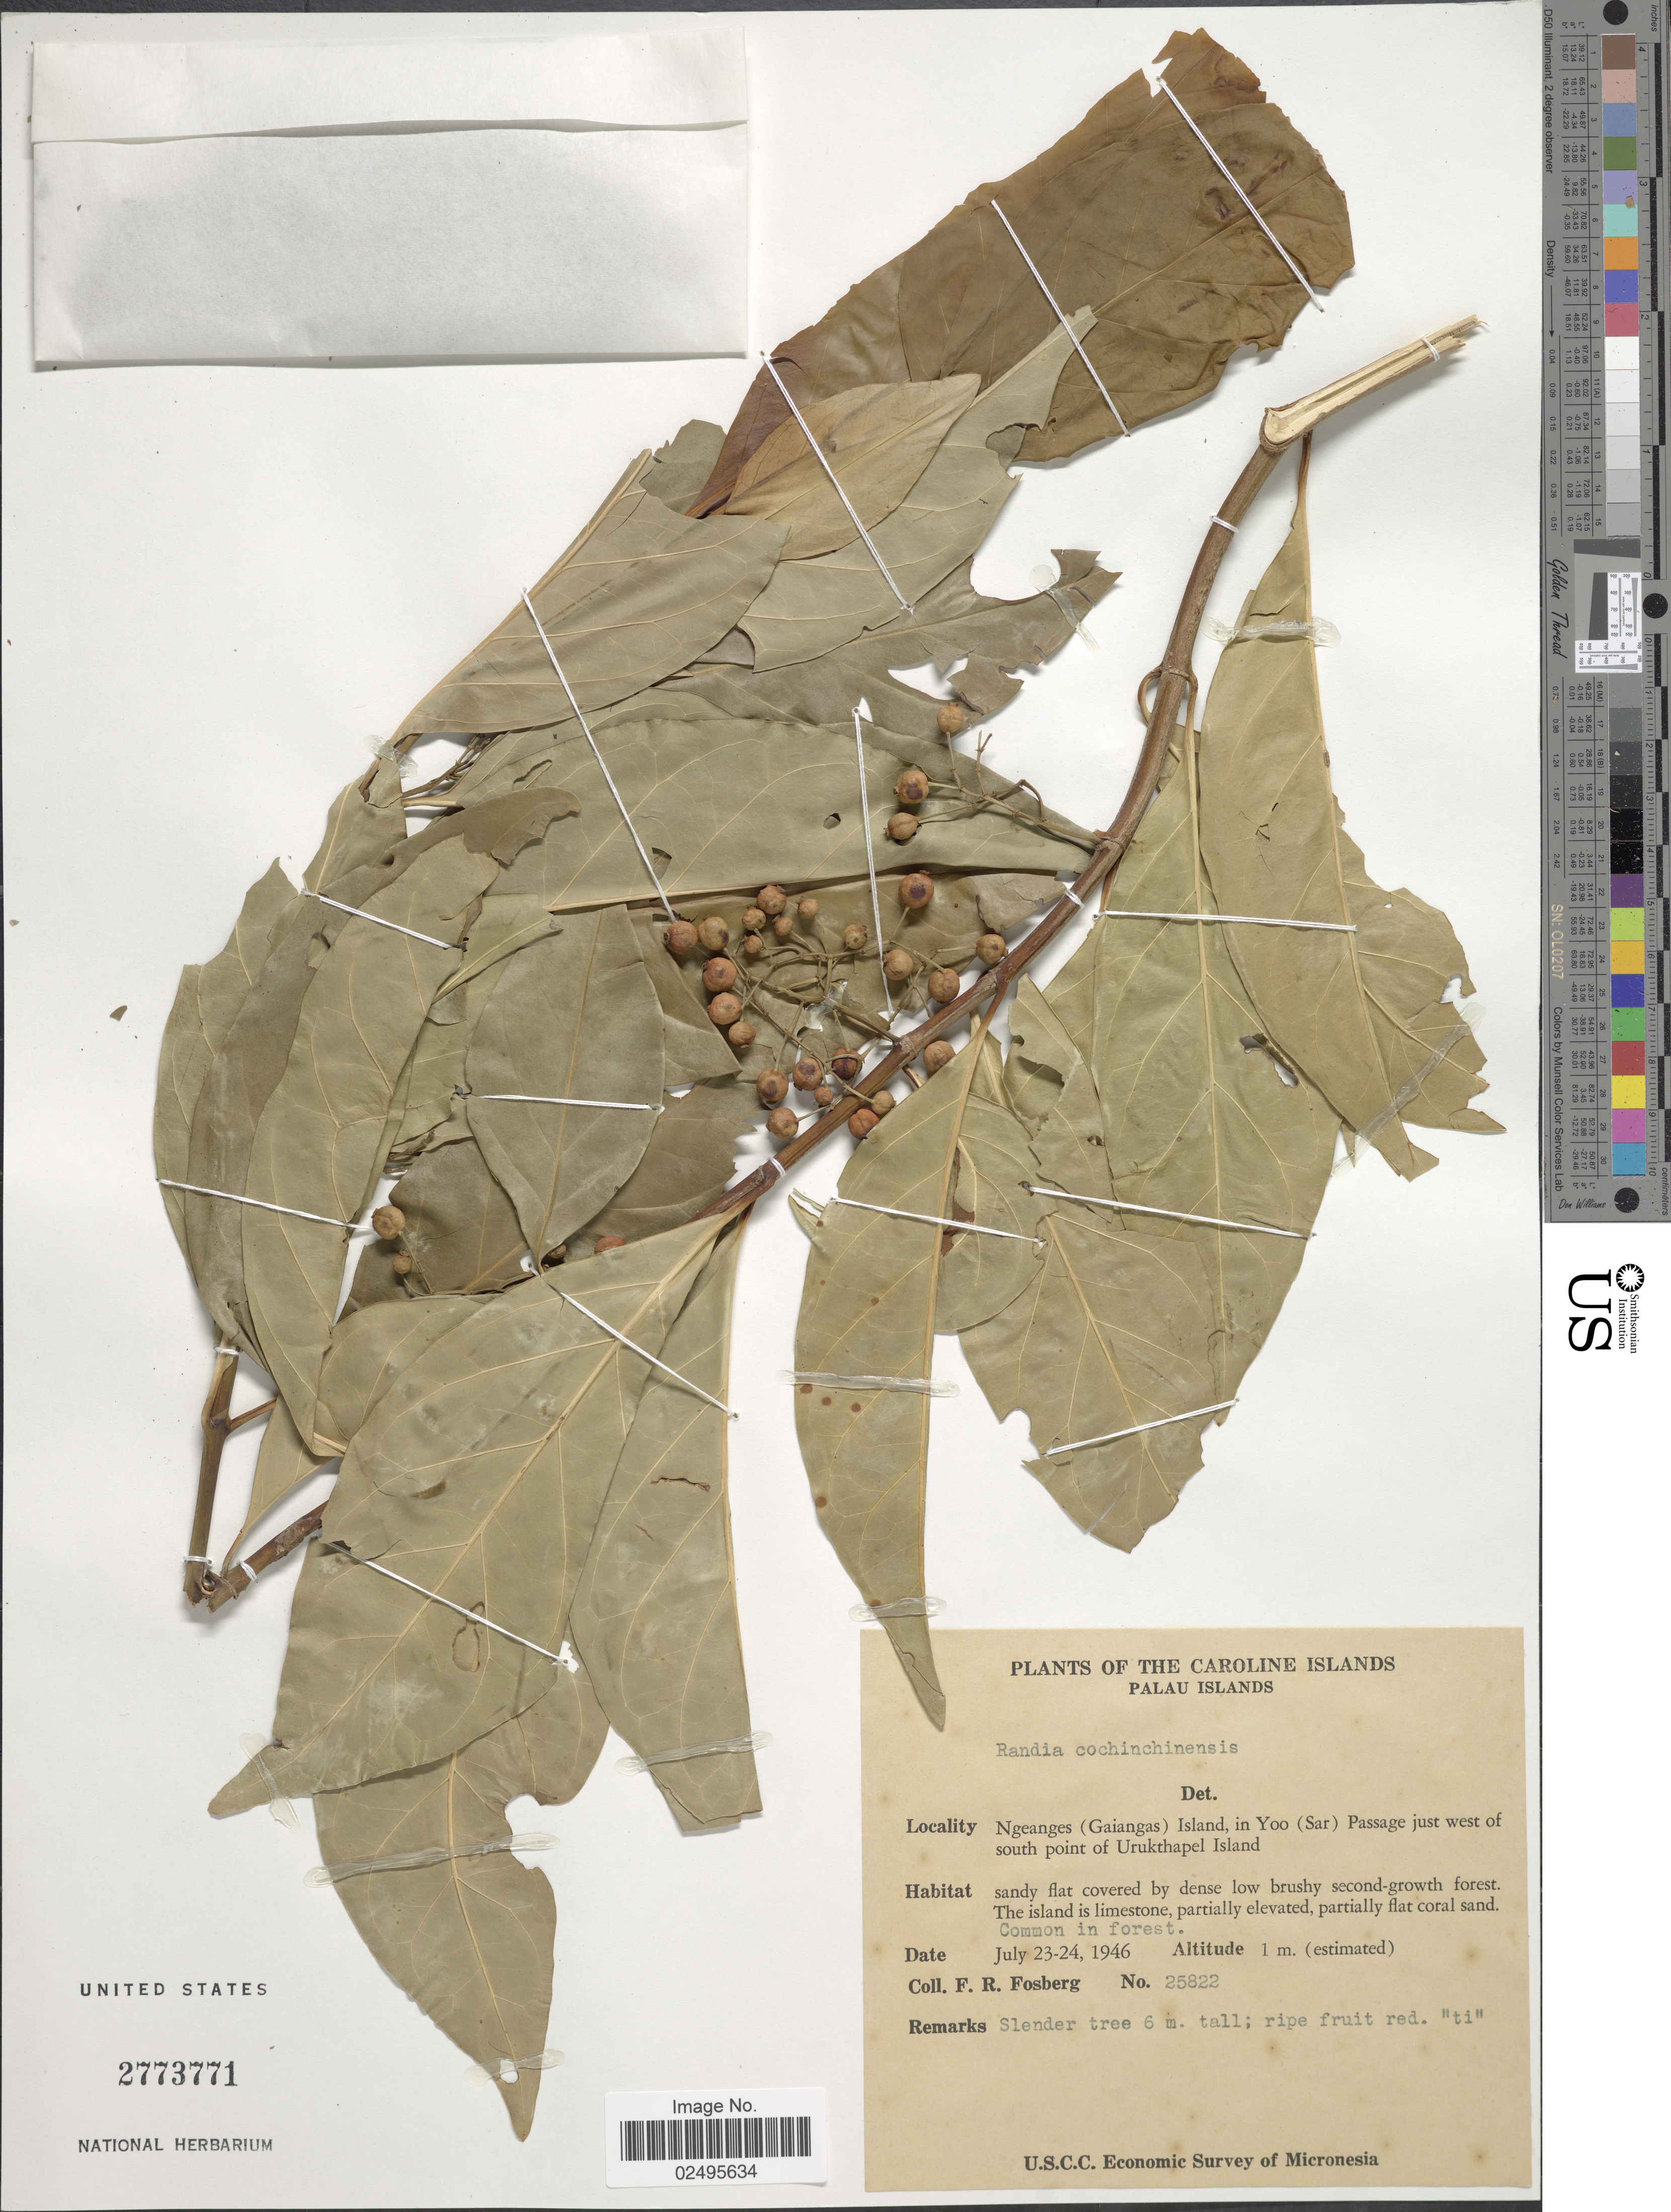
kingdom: Plantae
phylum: Tracheophyta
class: Magnoliopsida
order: Gentianales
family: Rubiaceae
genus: Aidia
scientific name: Aidia graeffei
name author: (Reinecke) Tirveng.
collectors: F. R. Fosberg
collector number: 25822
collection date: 1946-07-23/1946-07-24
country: Palau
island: Ngeanges (Gaiangas)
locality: Caroline Islands. Palau Islands. Ngeanges (Gaiangas) Island, in Yoo (Sar) Passage just west of south point of Urukthapel Island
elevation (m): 1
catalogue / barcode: US 2773771